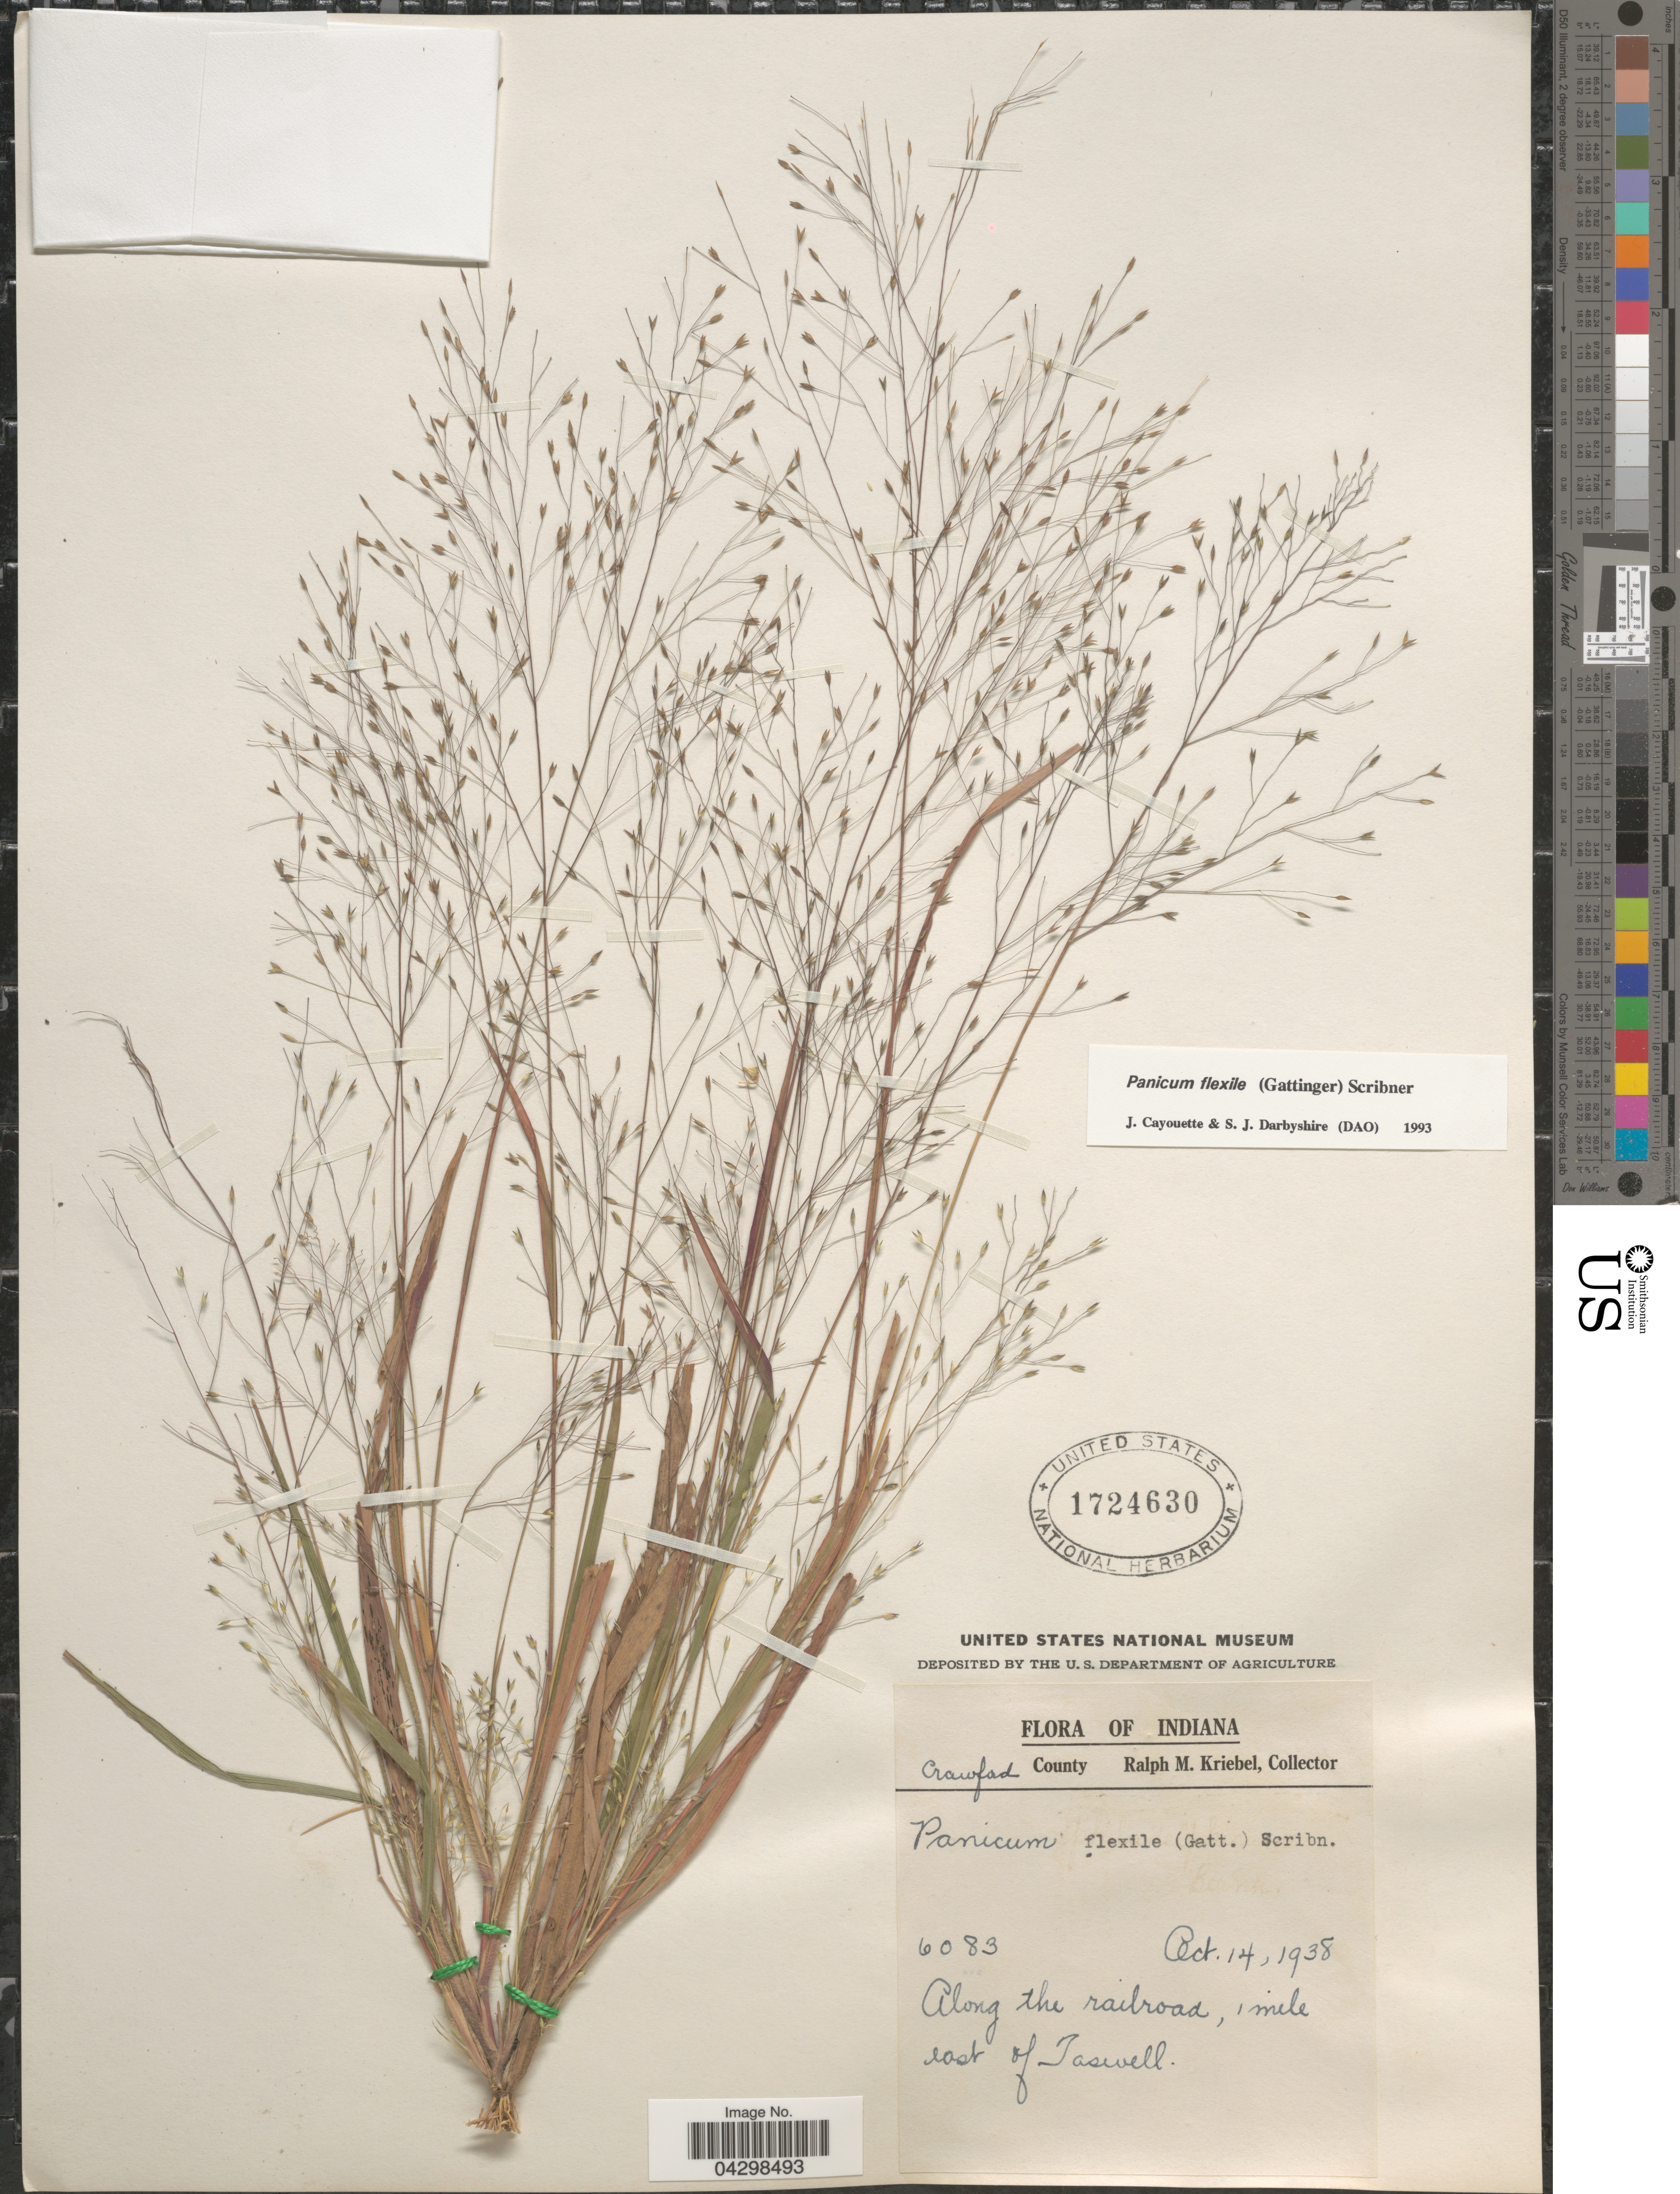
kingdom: Plantae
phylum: Tracheophyta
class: Liliopsida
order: Poales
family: Poaceae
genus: Panicum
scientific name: Panicum flexile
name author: (Gatt.) Scribn.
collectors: R. M. Kriebel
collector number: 6083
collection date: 1938-10-14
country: United States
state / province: Indiana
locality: Crawford County. Along the railroad, 1 mile east of Taswell.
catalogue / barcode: US 1724630